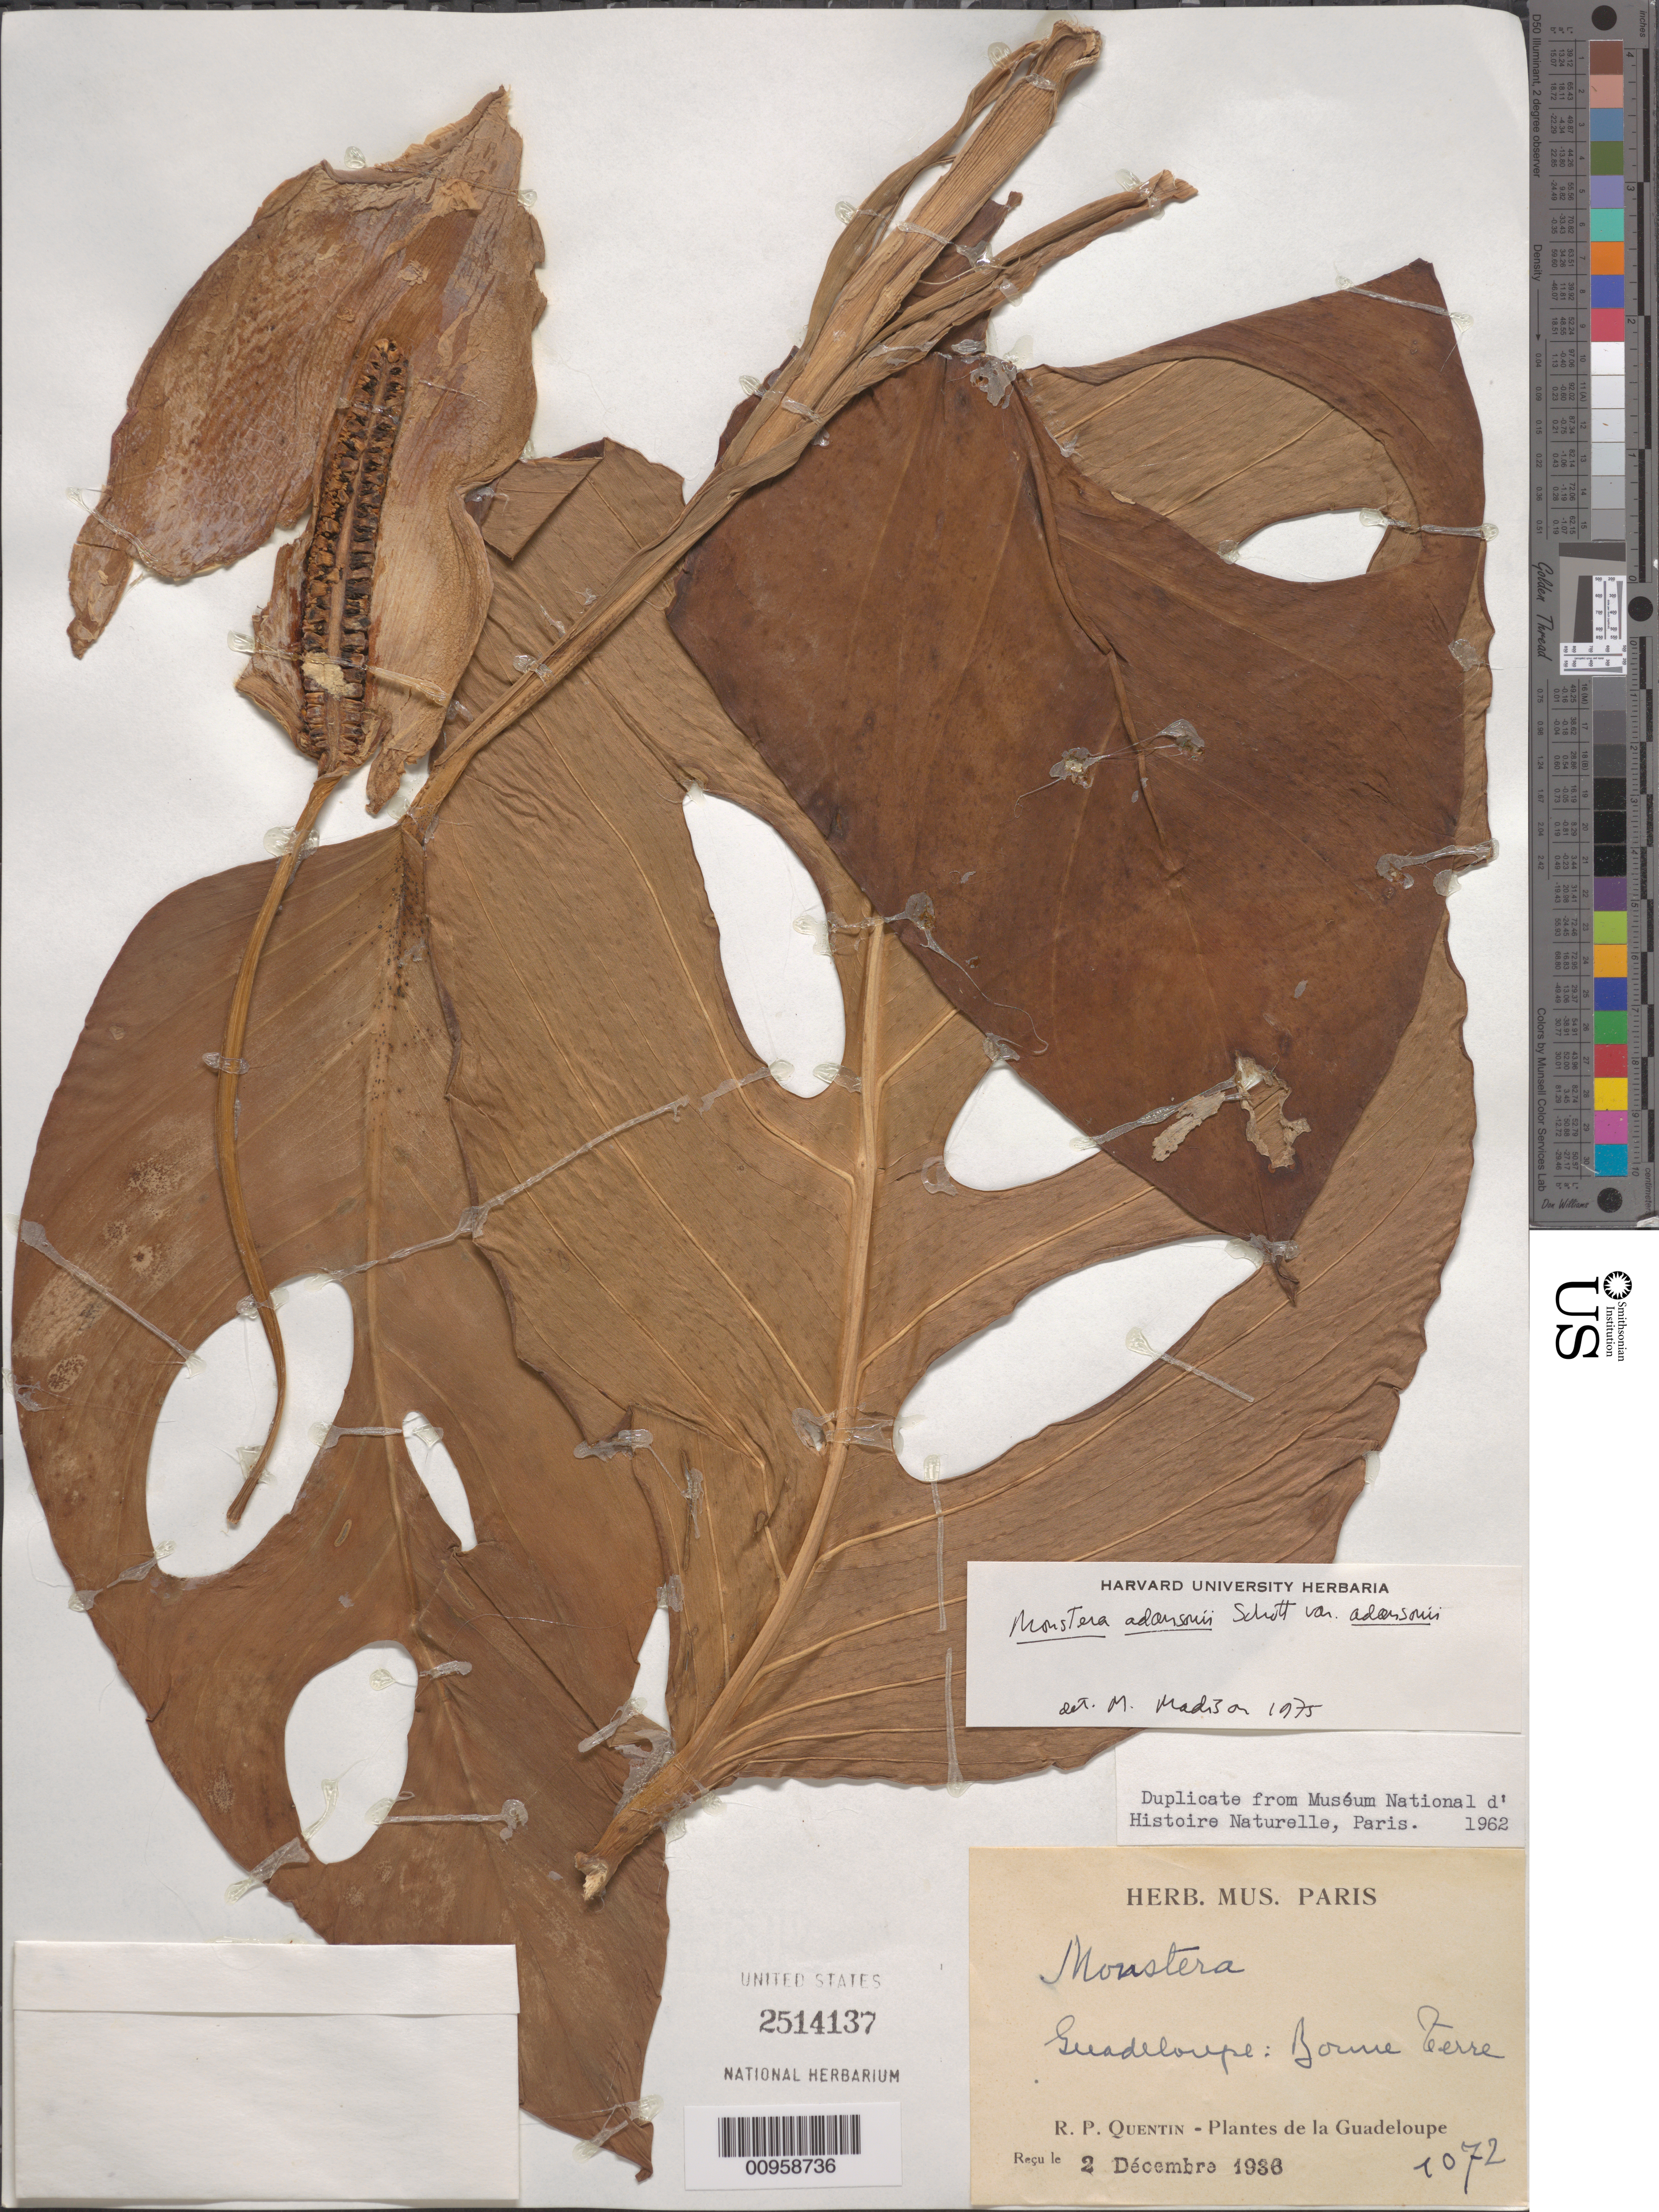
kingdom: Plantae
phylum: Tracheophyta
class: Liliopsida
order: Alismatales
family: Araceae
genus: Monstera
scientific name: Monstera adansonii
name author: Schott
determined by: Madison, Michael T.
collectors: R. Quentin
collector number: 1072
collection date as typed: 02 Dec 1938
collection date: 1938-12-02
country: Guadeloupe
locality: Bonne Terre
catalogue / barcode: US 2514137